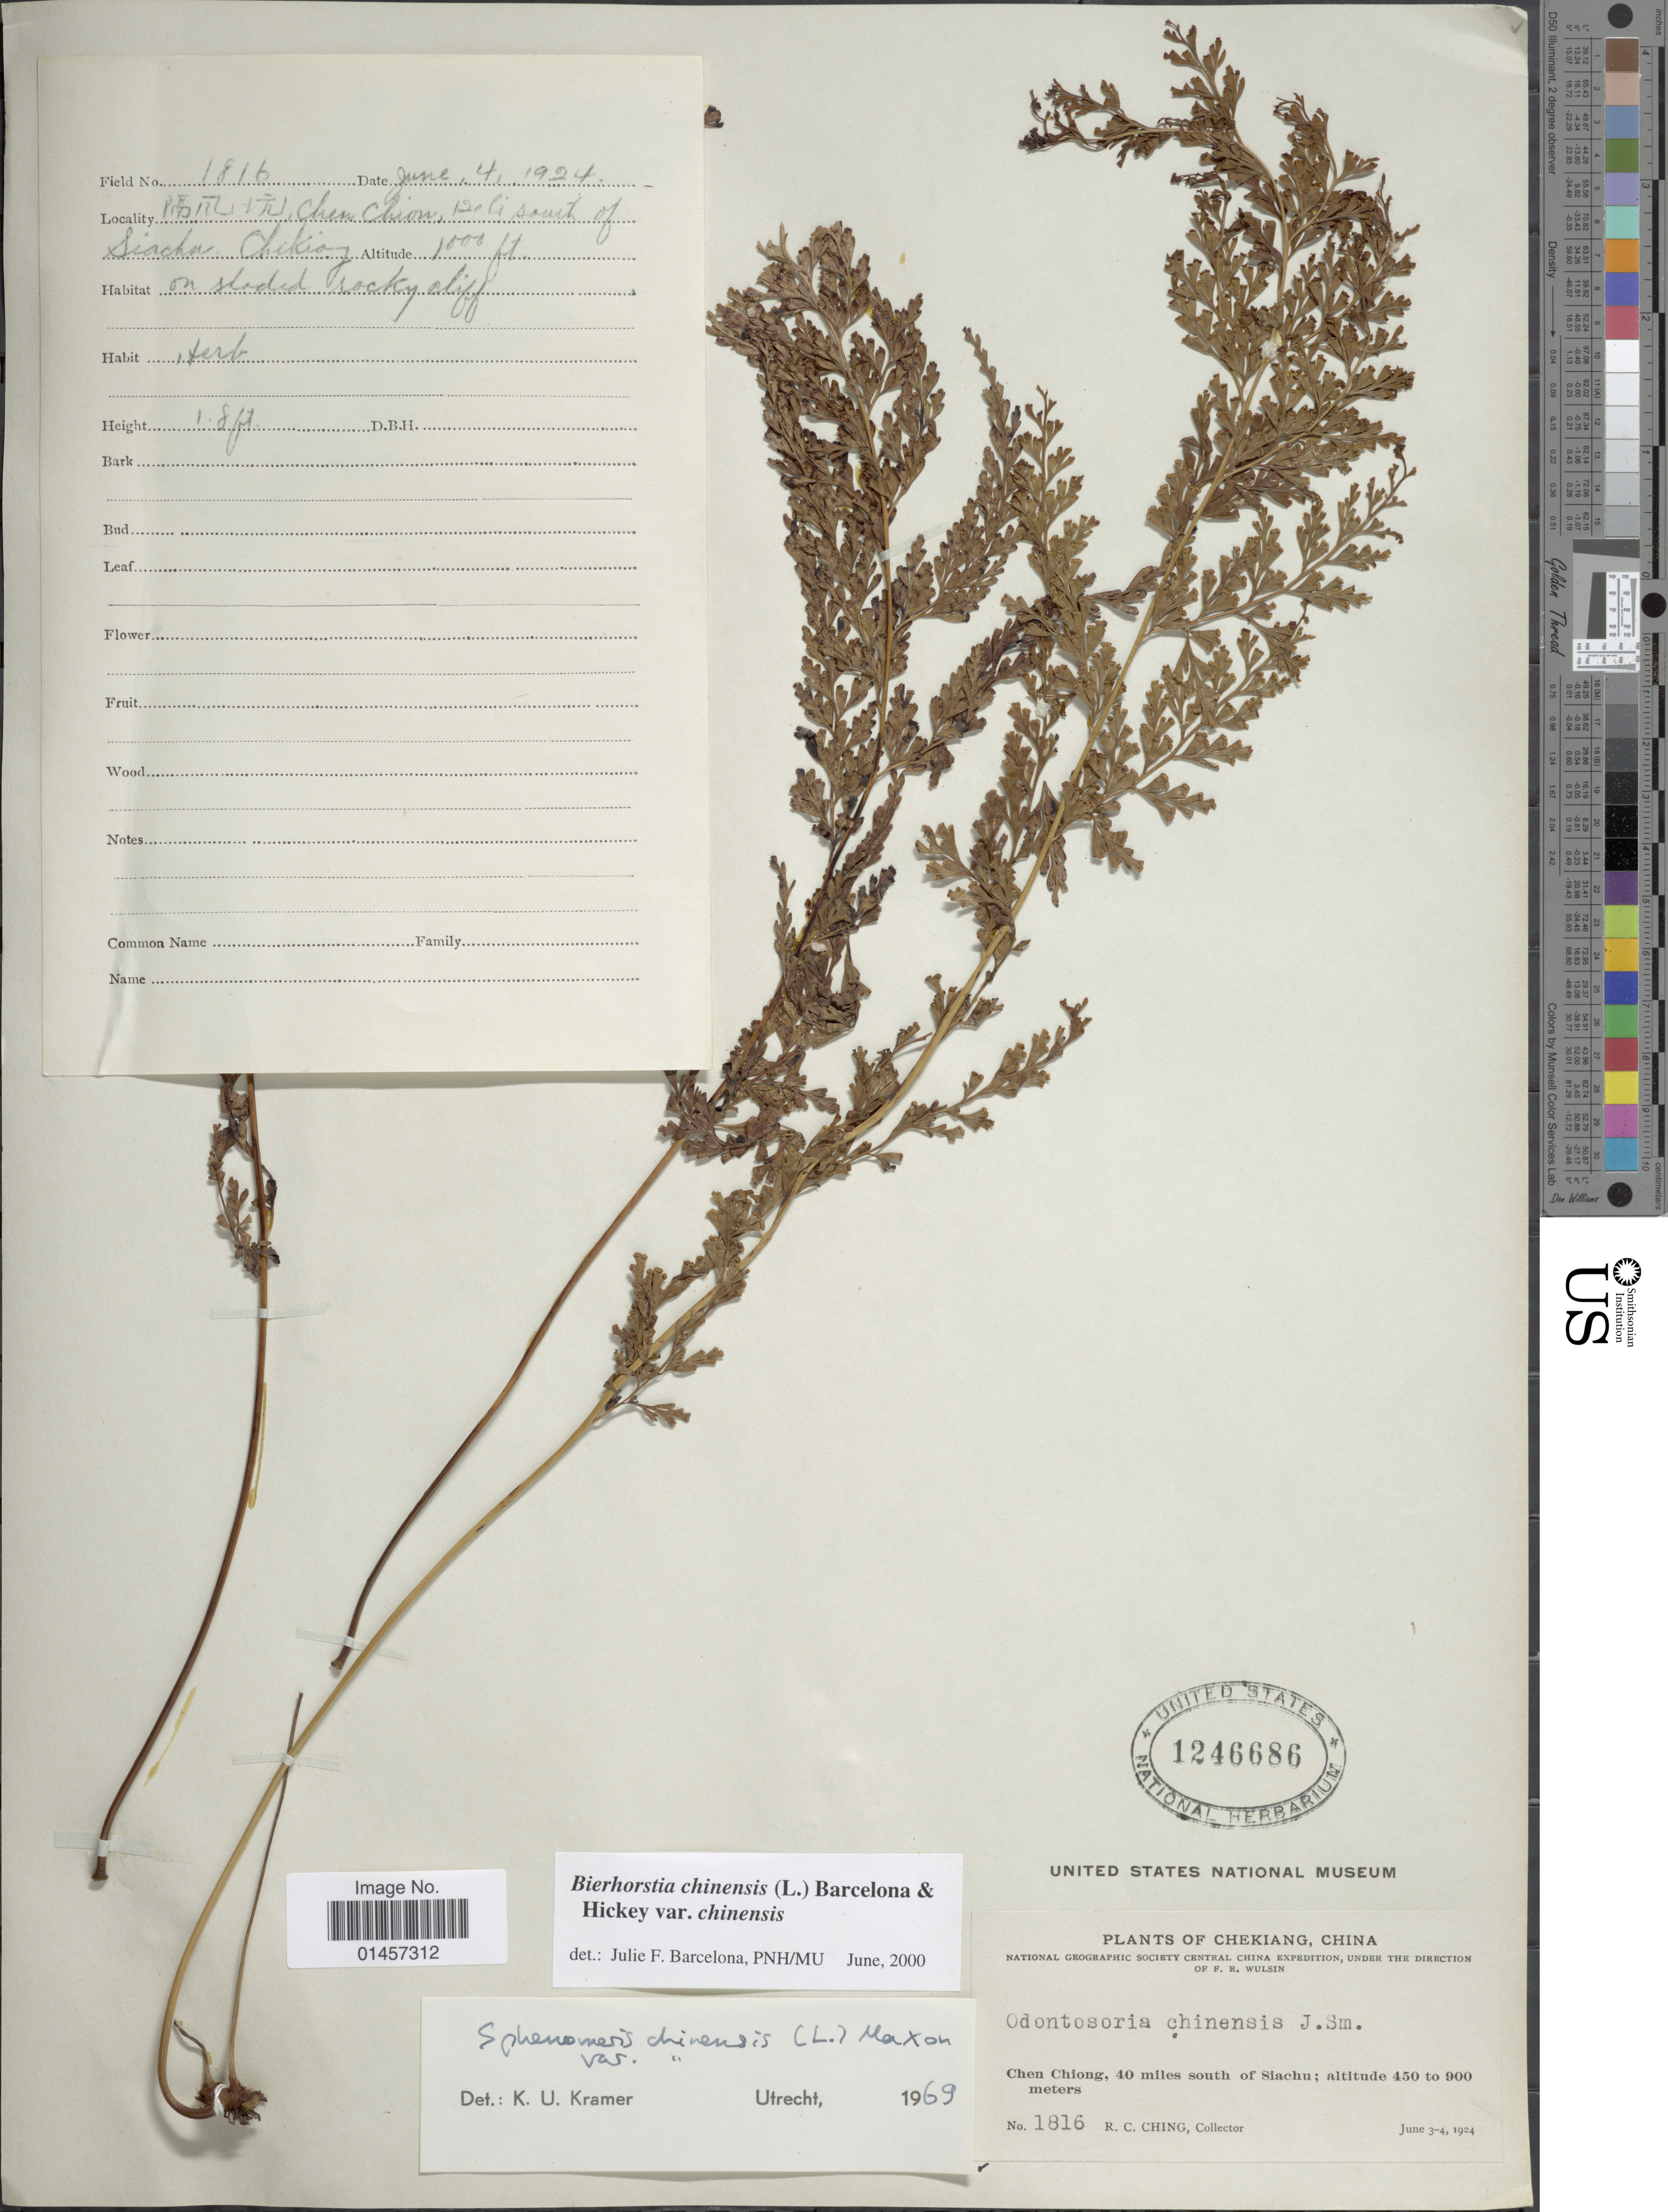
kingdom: Plantae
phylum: Tracheophyta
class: Polypodiopsida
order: Polypodiales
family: Lindsaeaceae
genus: Sphenomeris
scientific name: Sphenomeris chinensis var. chinensis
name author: (L.) Maxon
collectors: R. C. Ching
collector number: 1816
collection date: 1924-06-03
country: China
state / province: Zhejiang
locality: Chekiang, Chen Chiong, 40 miles south of Siachu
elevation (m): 450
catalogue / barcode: US 1246686